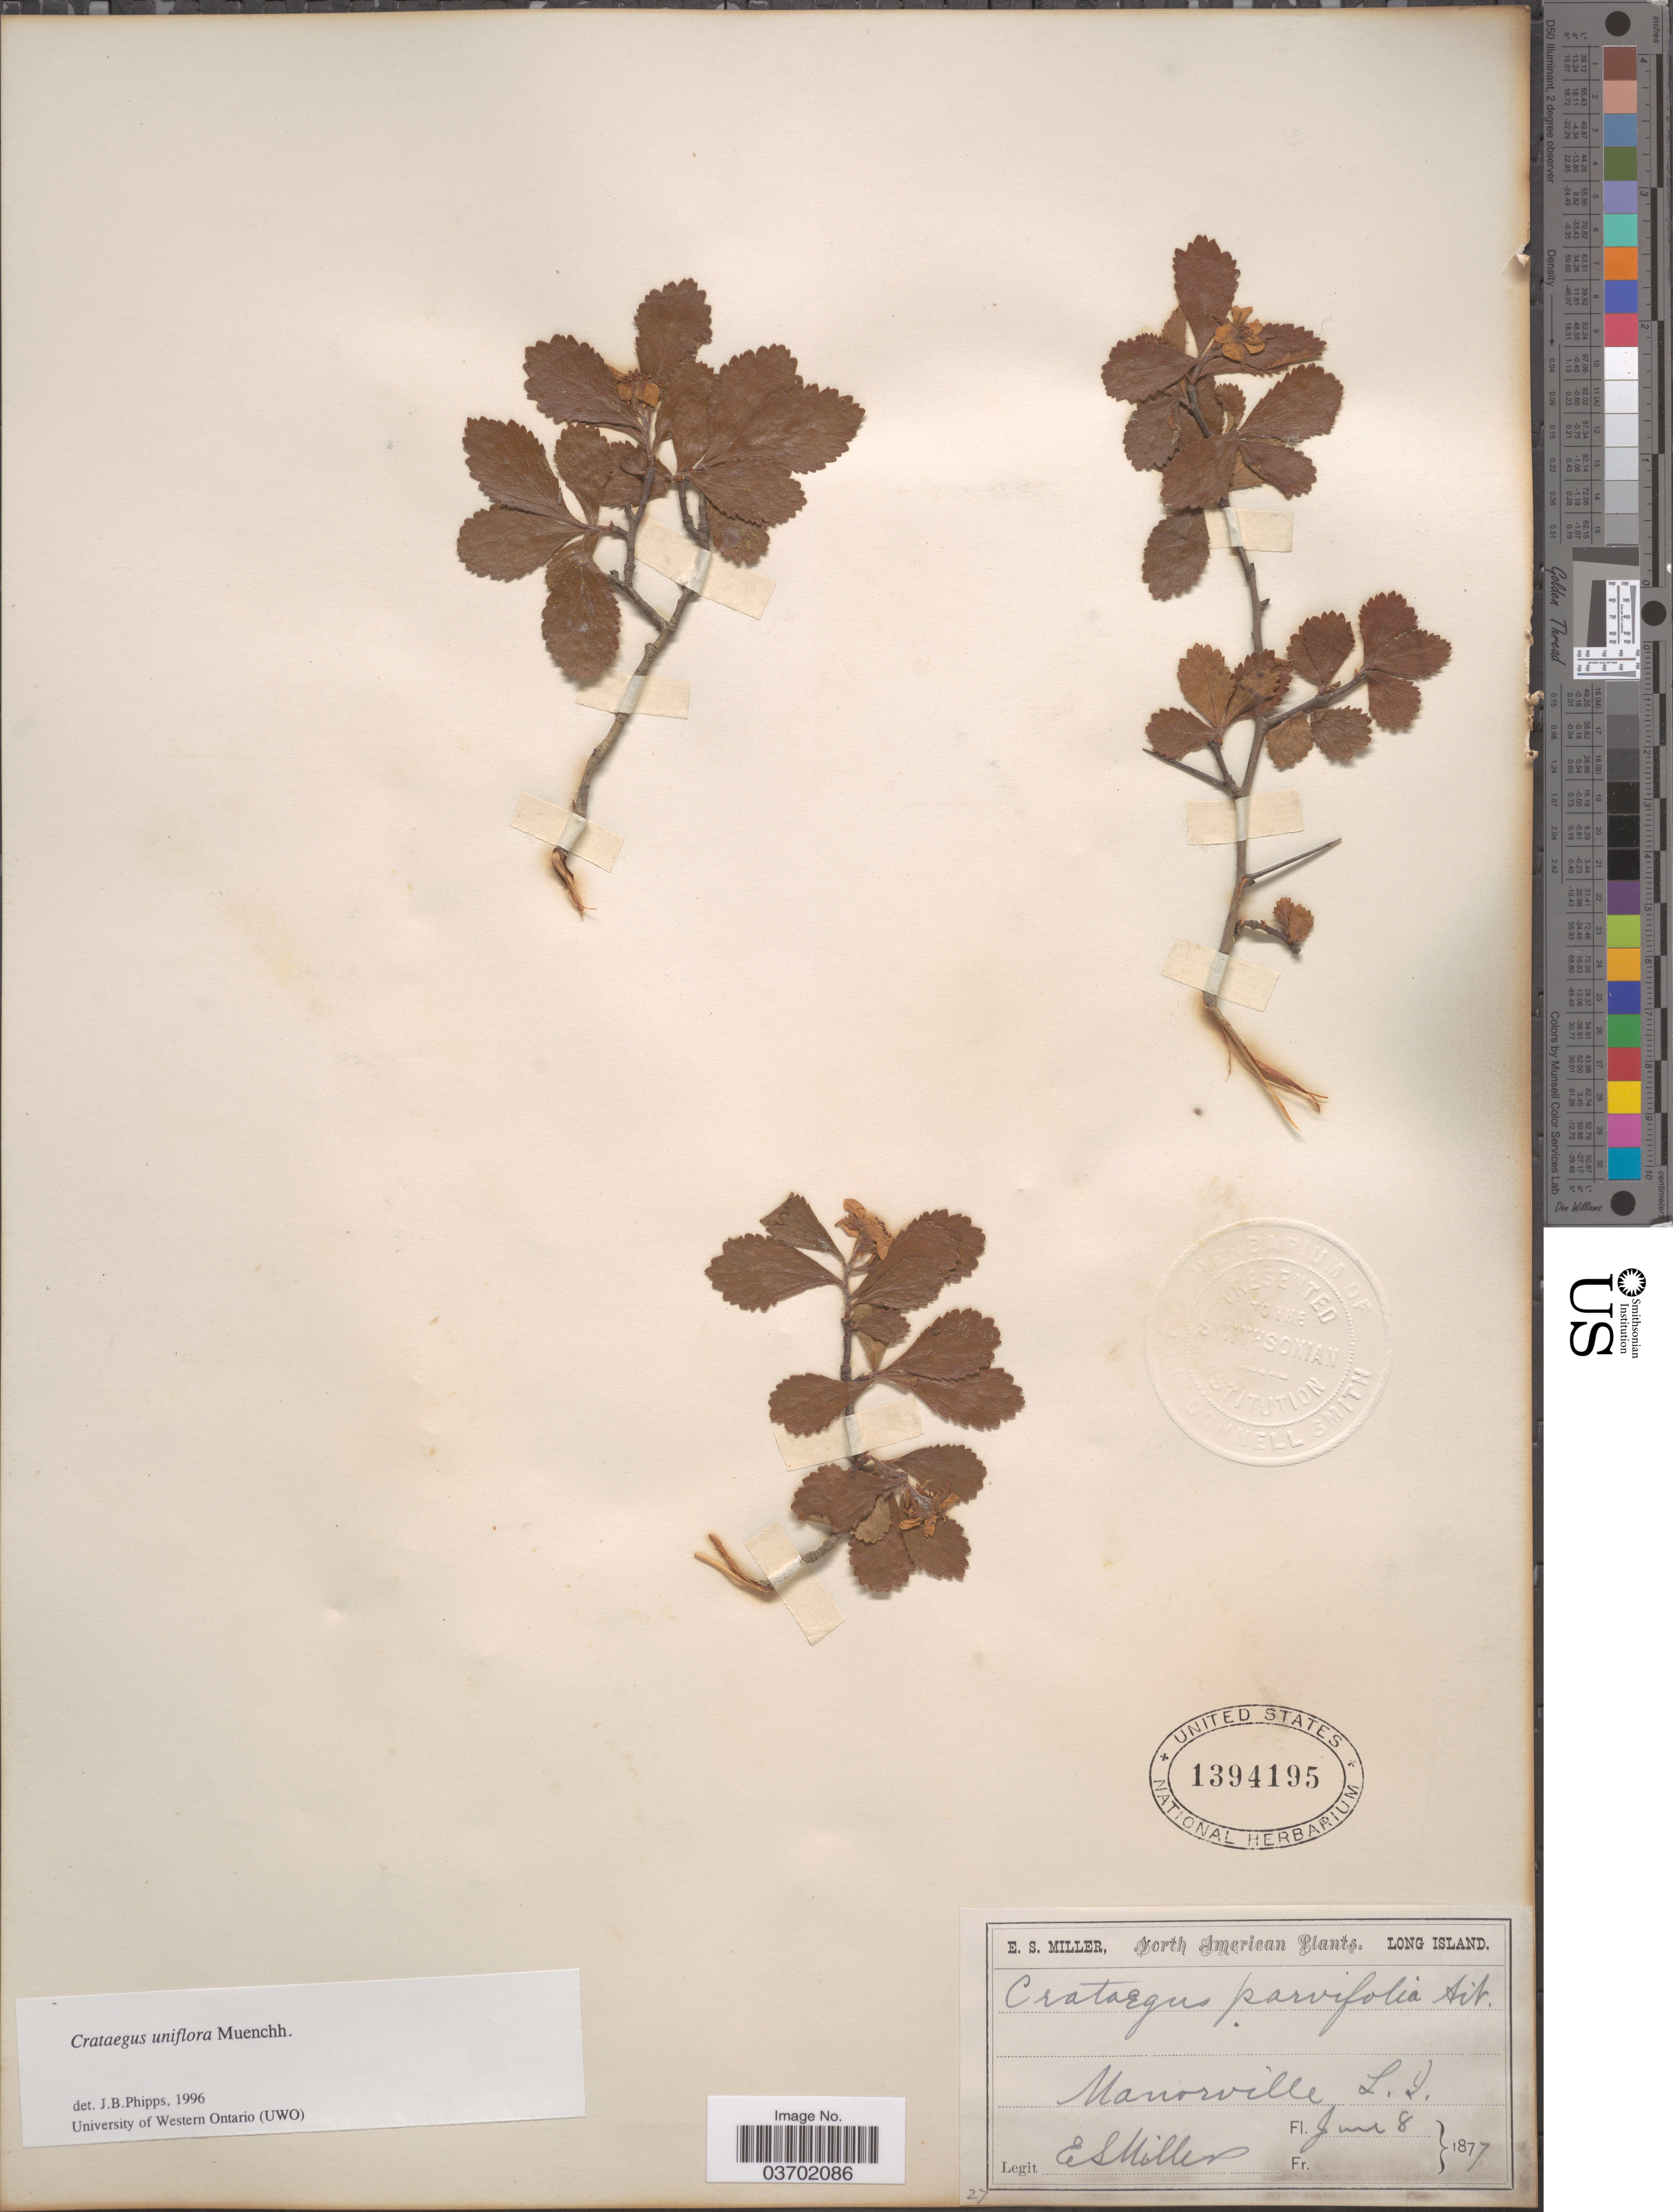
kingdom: Plantae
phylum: Tracheophyta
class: Magnoliopsida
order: Rosales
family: Rosaceae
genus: Crataegus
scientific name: Crataegus uniflora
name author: Münchh.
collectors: E. S. Miller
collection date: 1877-06-08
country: United States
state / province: New York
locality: Long Island. Manorville.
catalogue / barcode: US 1394195